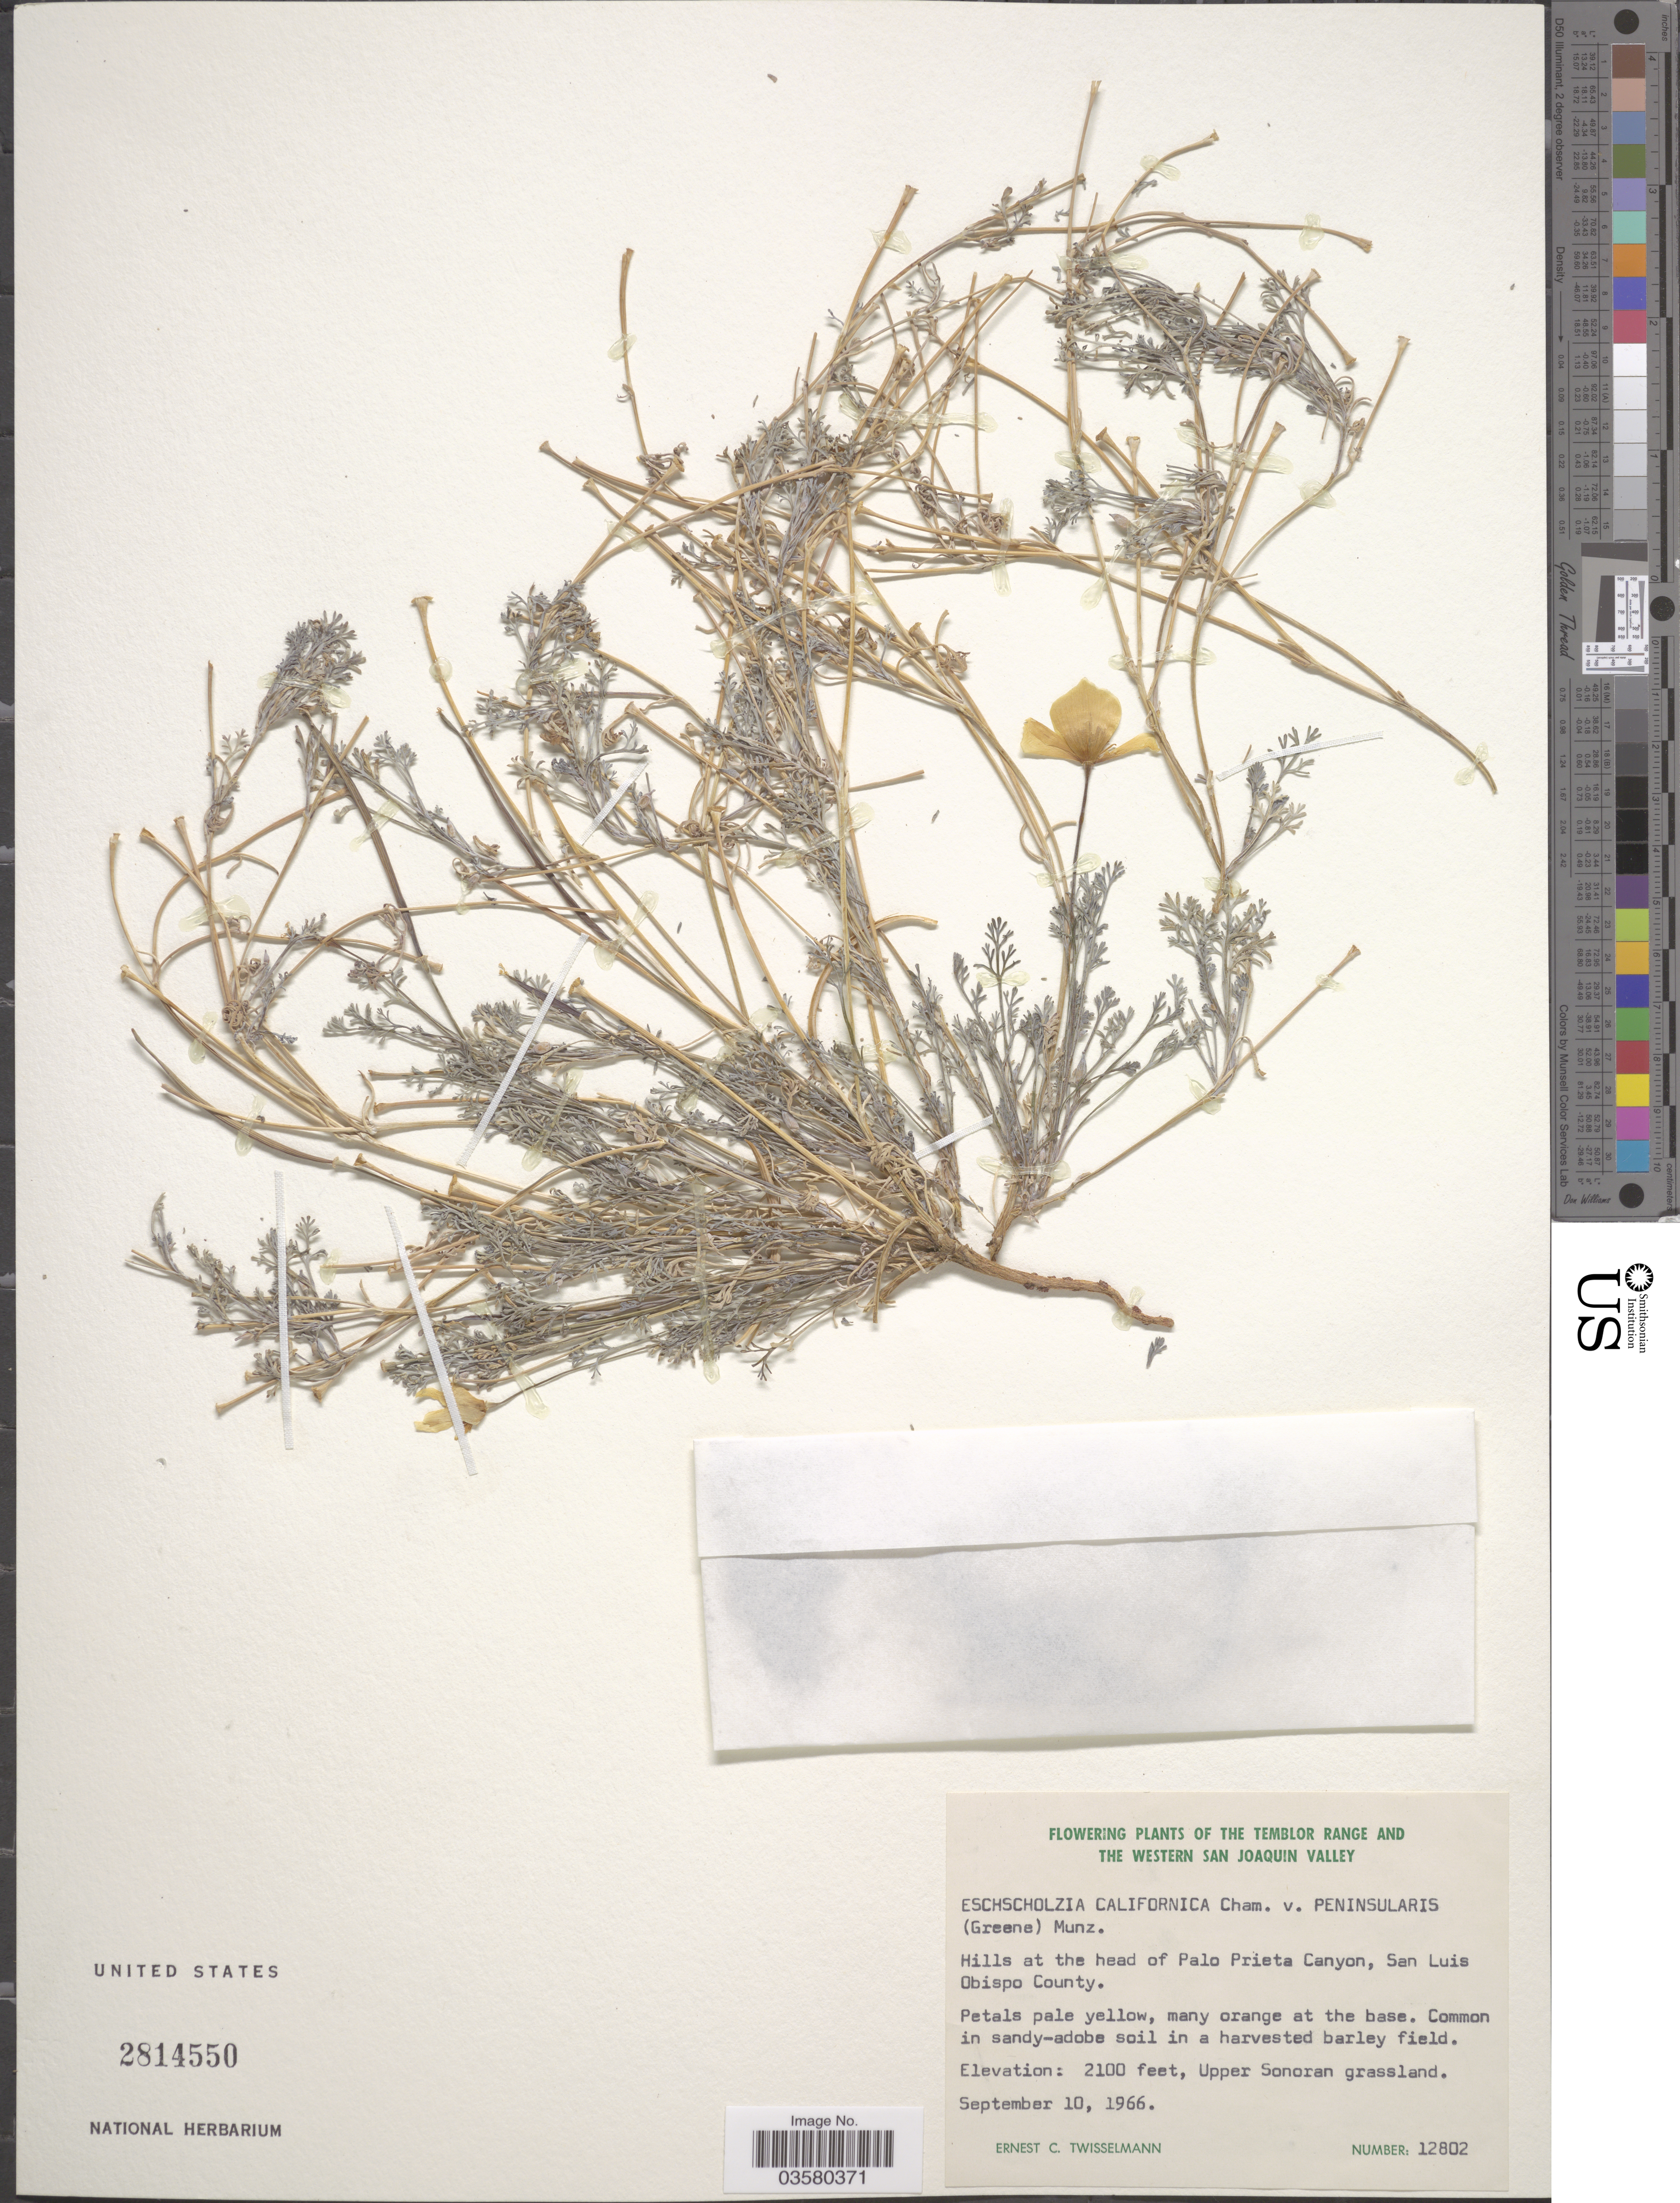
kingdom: Plantae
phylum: Tracheophyta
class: Magnoliopsida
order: Ranunculales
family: Papaveraceae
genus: Eschscholzia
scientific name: Eschscholzia californica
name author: Cham.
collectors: E. Twisselmann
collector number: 12802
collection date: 1966-09-10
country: United States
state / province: California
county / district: San Luis Obispo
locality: The Temblor Range and The Western San Joaquin Valley. Hills at the head of Palo Prieta Canyon, San Luis Obispo County. Upper Sonoran grassland.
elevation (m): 640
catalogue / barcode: US 2814550